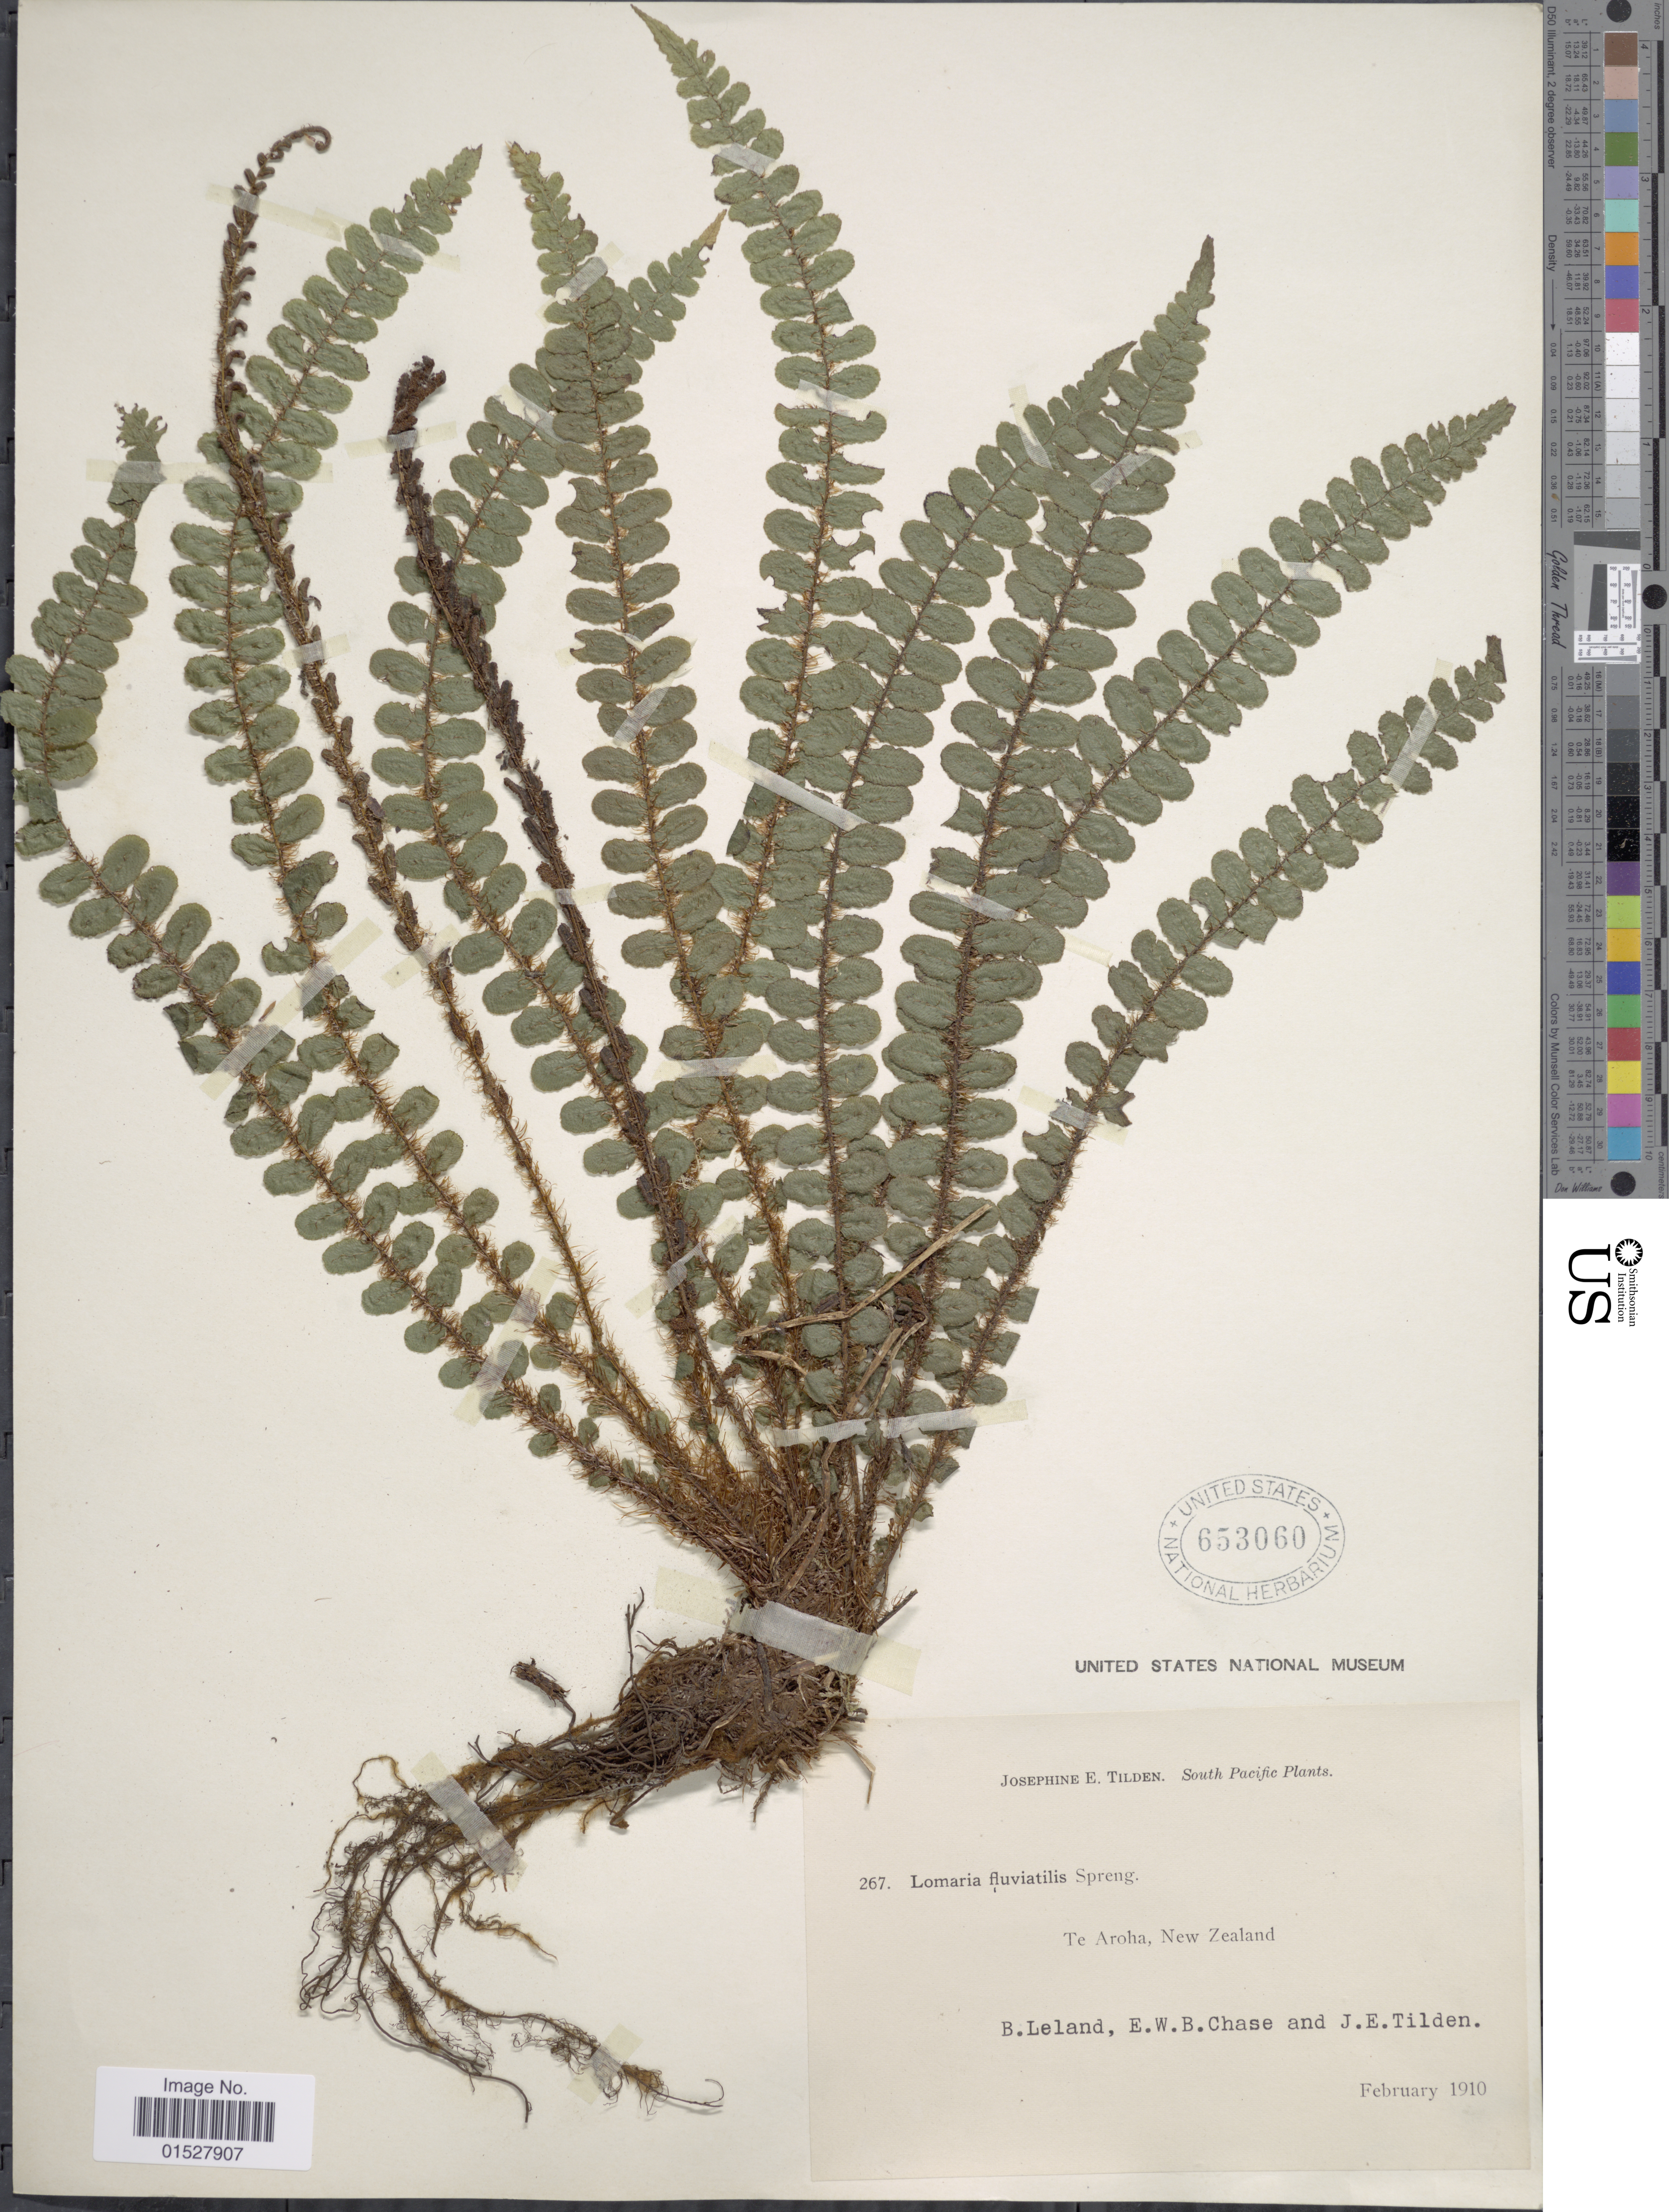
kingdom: Plantae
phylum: Tracheophyta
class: Polypodiopsida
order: Polypodiales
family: Blechnaceae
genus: Blechnum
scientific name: Blechnum fluviatile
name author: (R. Br.) E.J. Lowe ex Salomon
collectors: B. Leland, E. W. Chase & J. E. Tilden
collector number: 267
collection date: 1910-02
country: New Zealand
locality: South Pacific, Te Aroha.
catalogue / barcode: US 653060